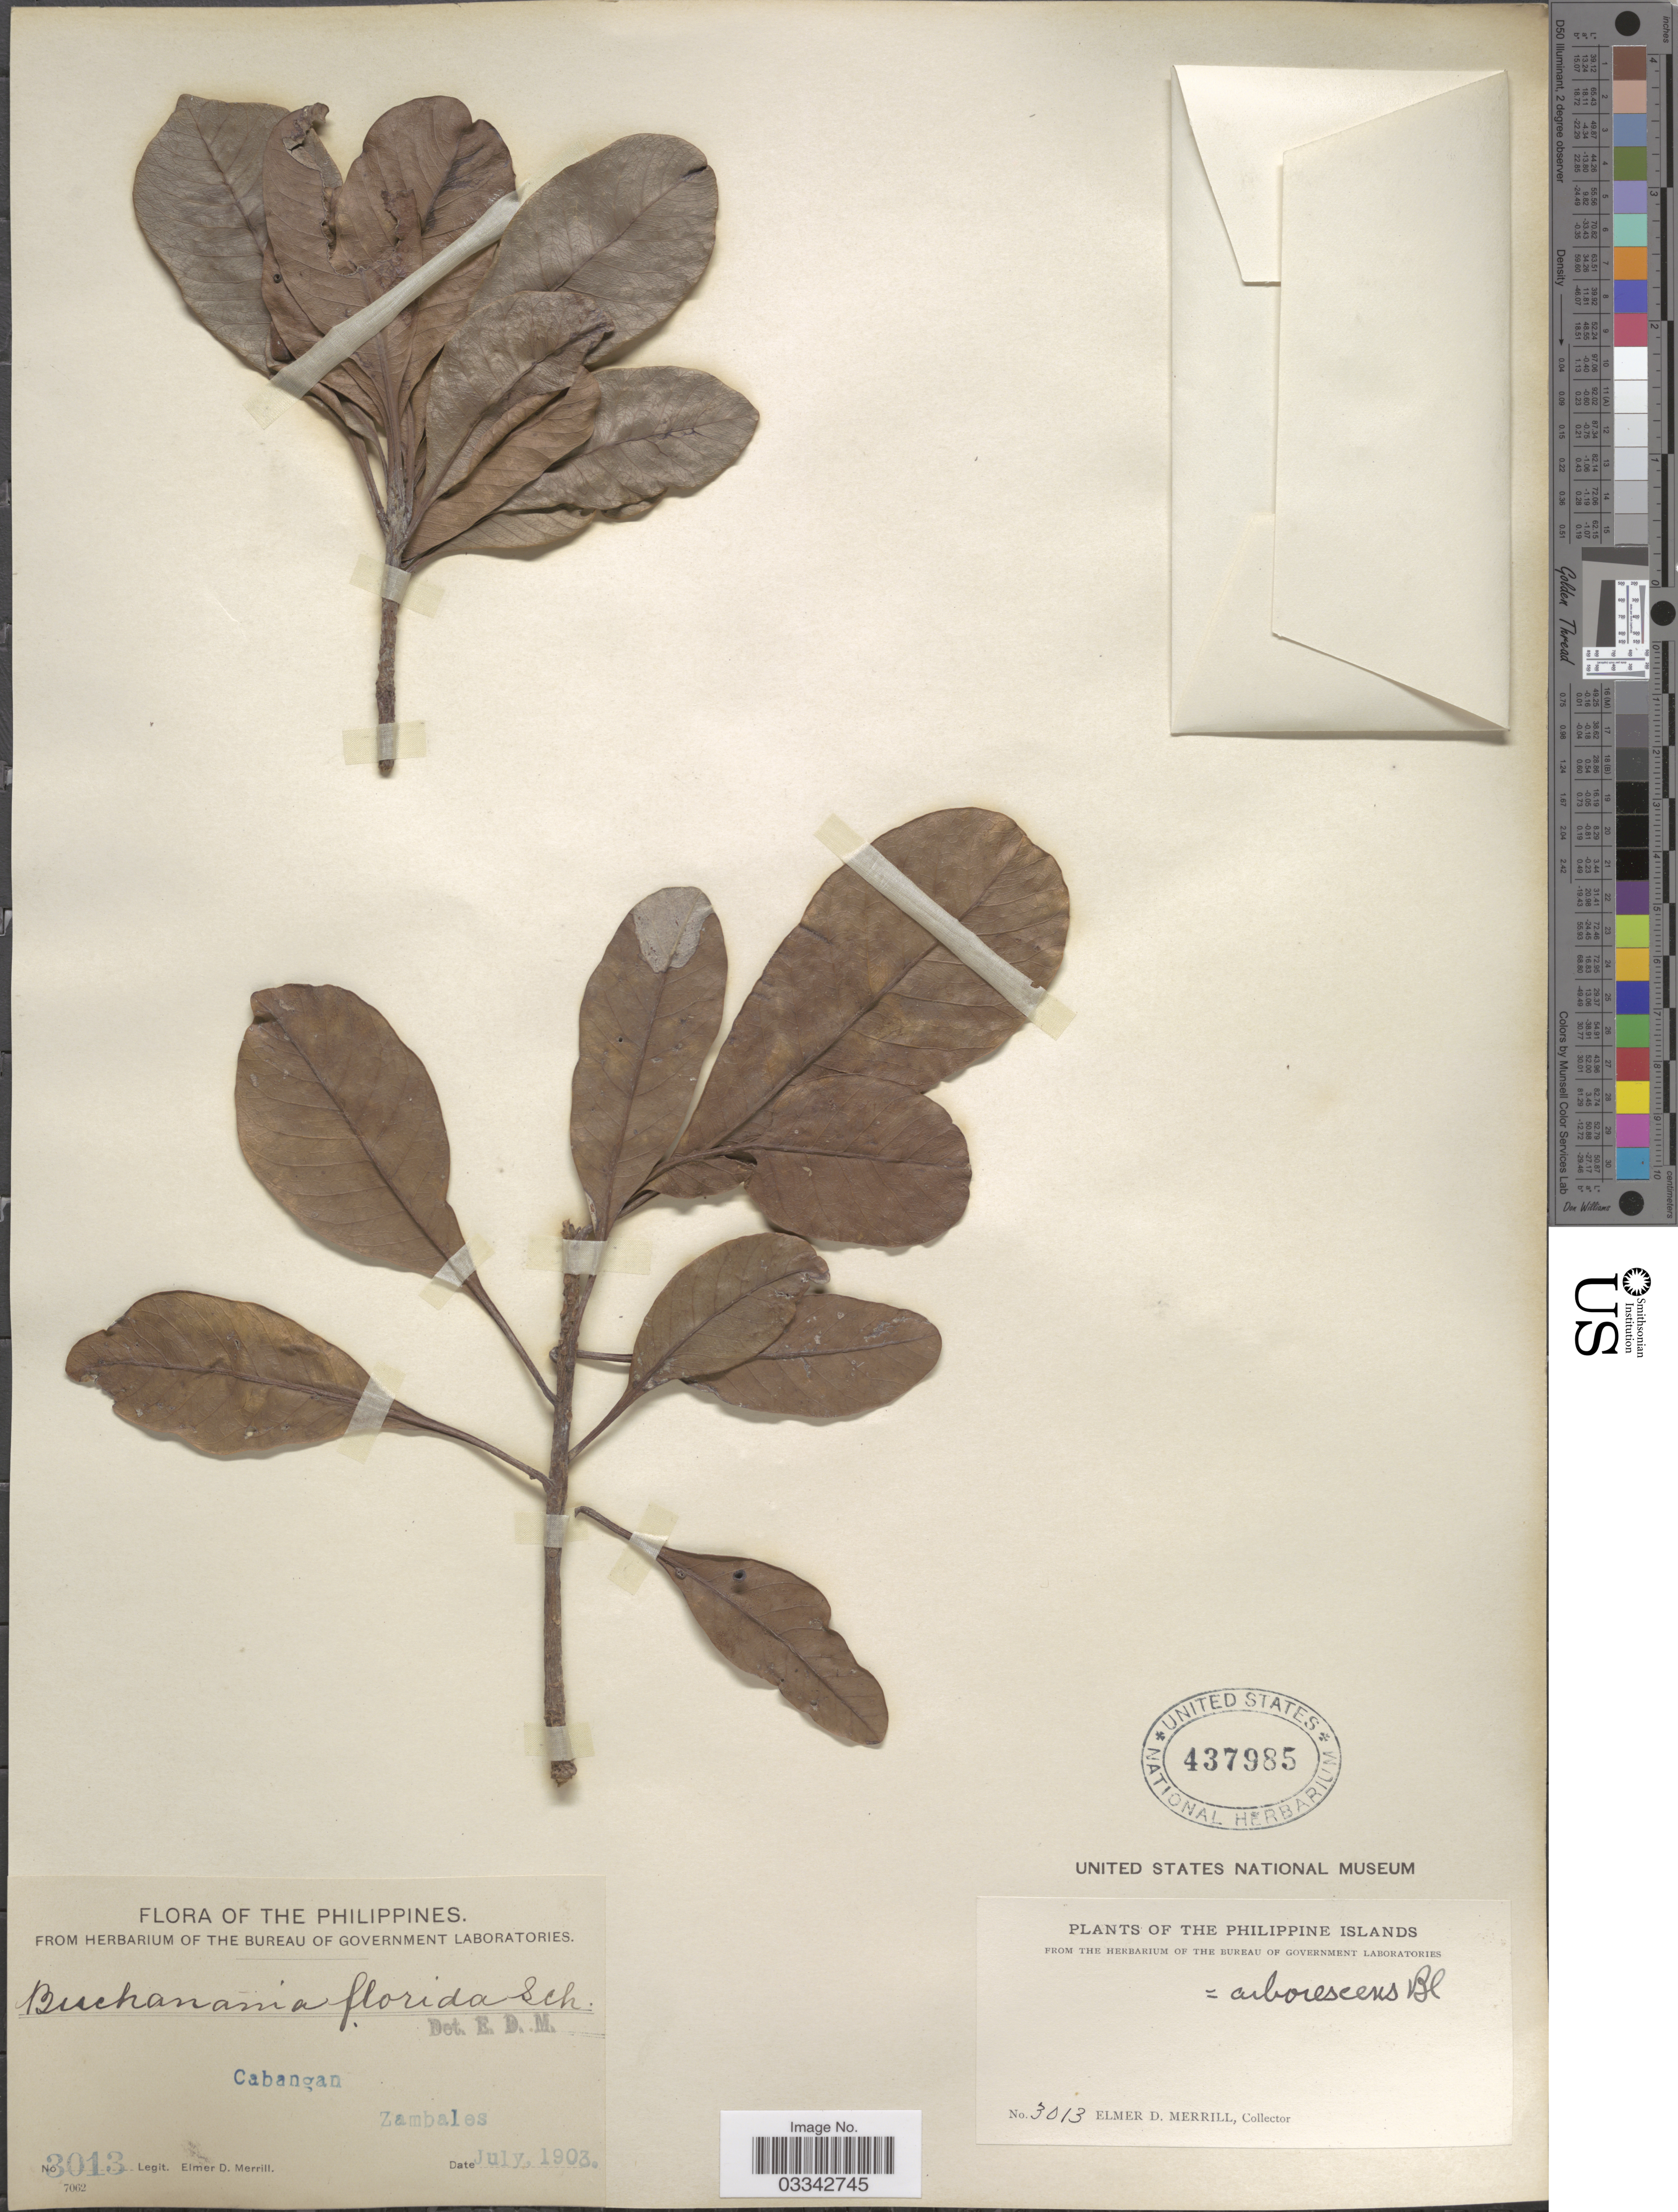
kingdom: Plantae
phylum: Tracheophyta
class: Magnoliopsida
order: Sapindales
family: Anacardiaceae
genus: Buchanania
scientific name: Buchanania arborescens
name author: (Blume) Blume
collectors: E. D. Merrill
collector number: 3013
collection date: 1903-07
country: Philippines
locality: The Philippine Islands. Cabangan, Zambales.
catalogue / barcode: US 437985